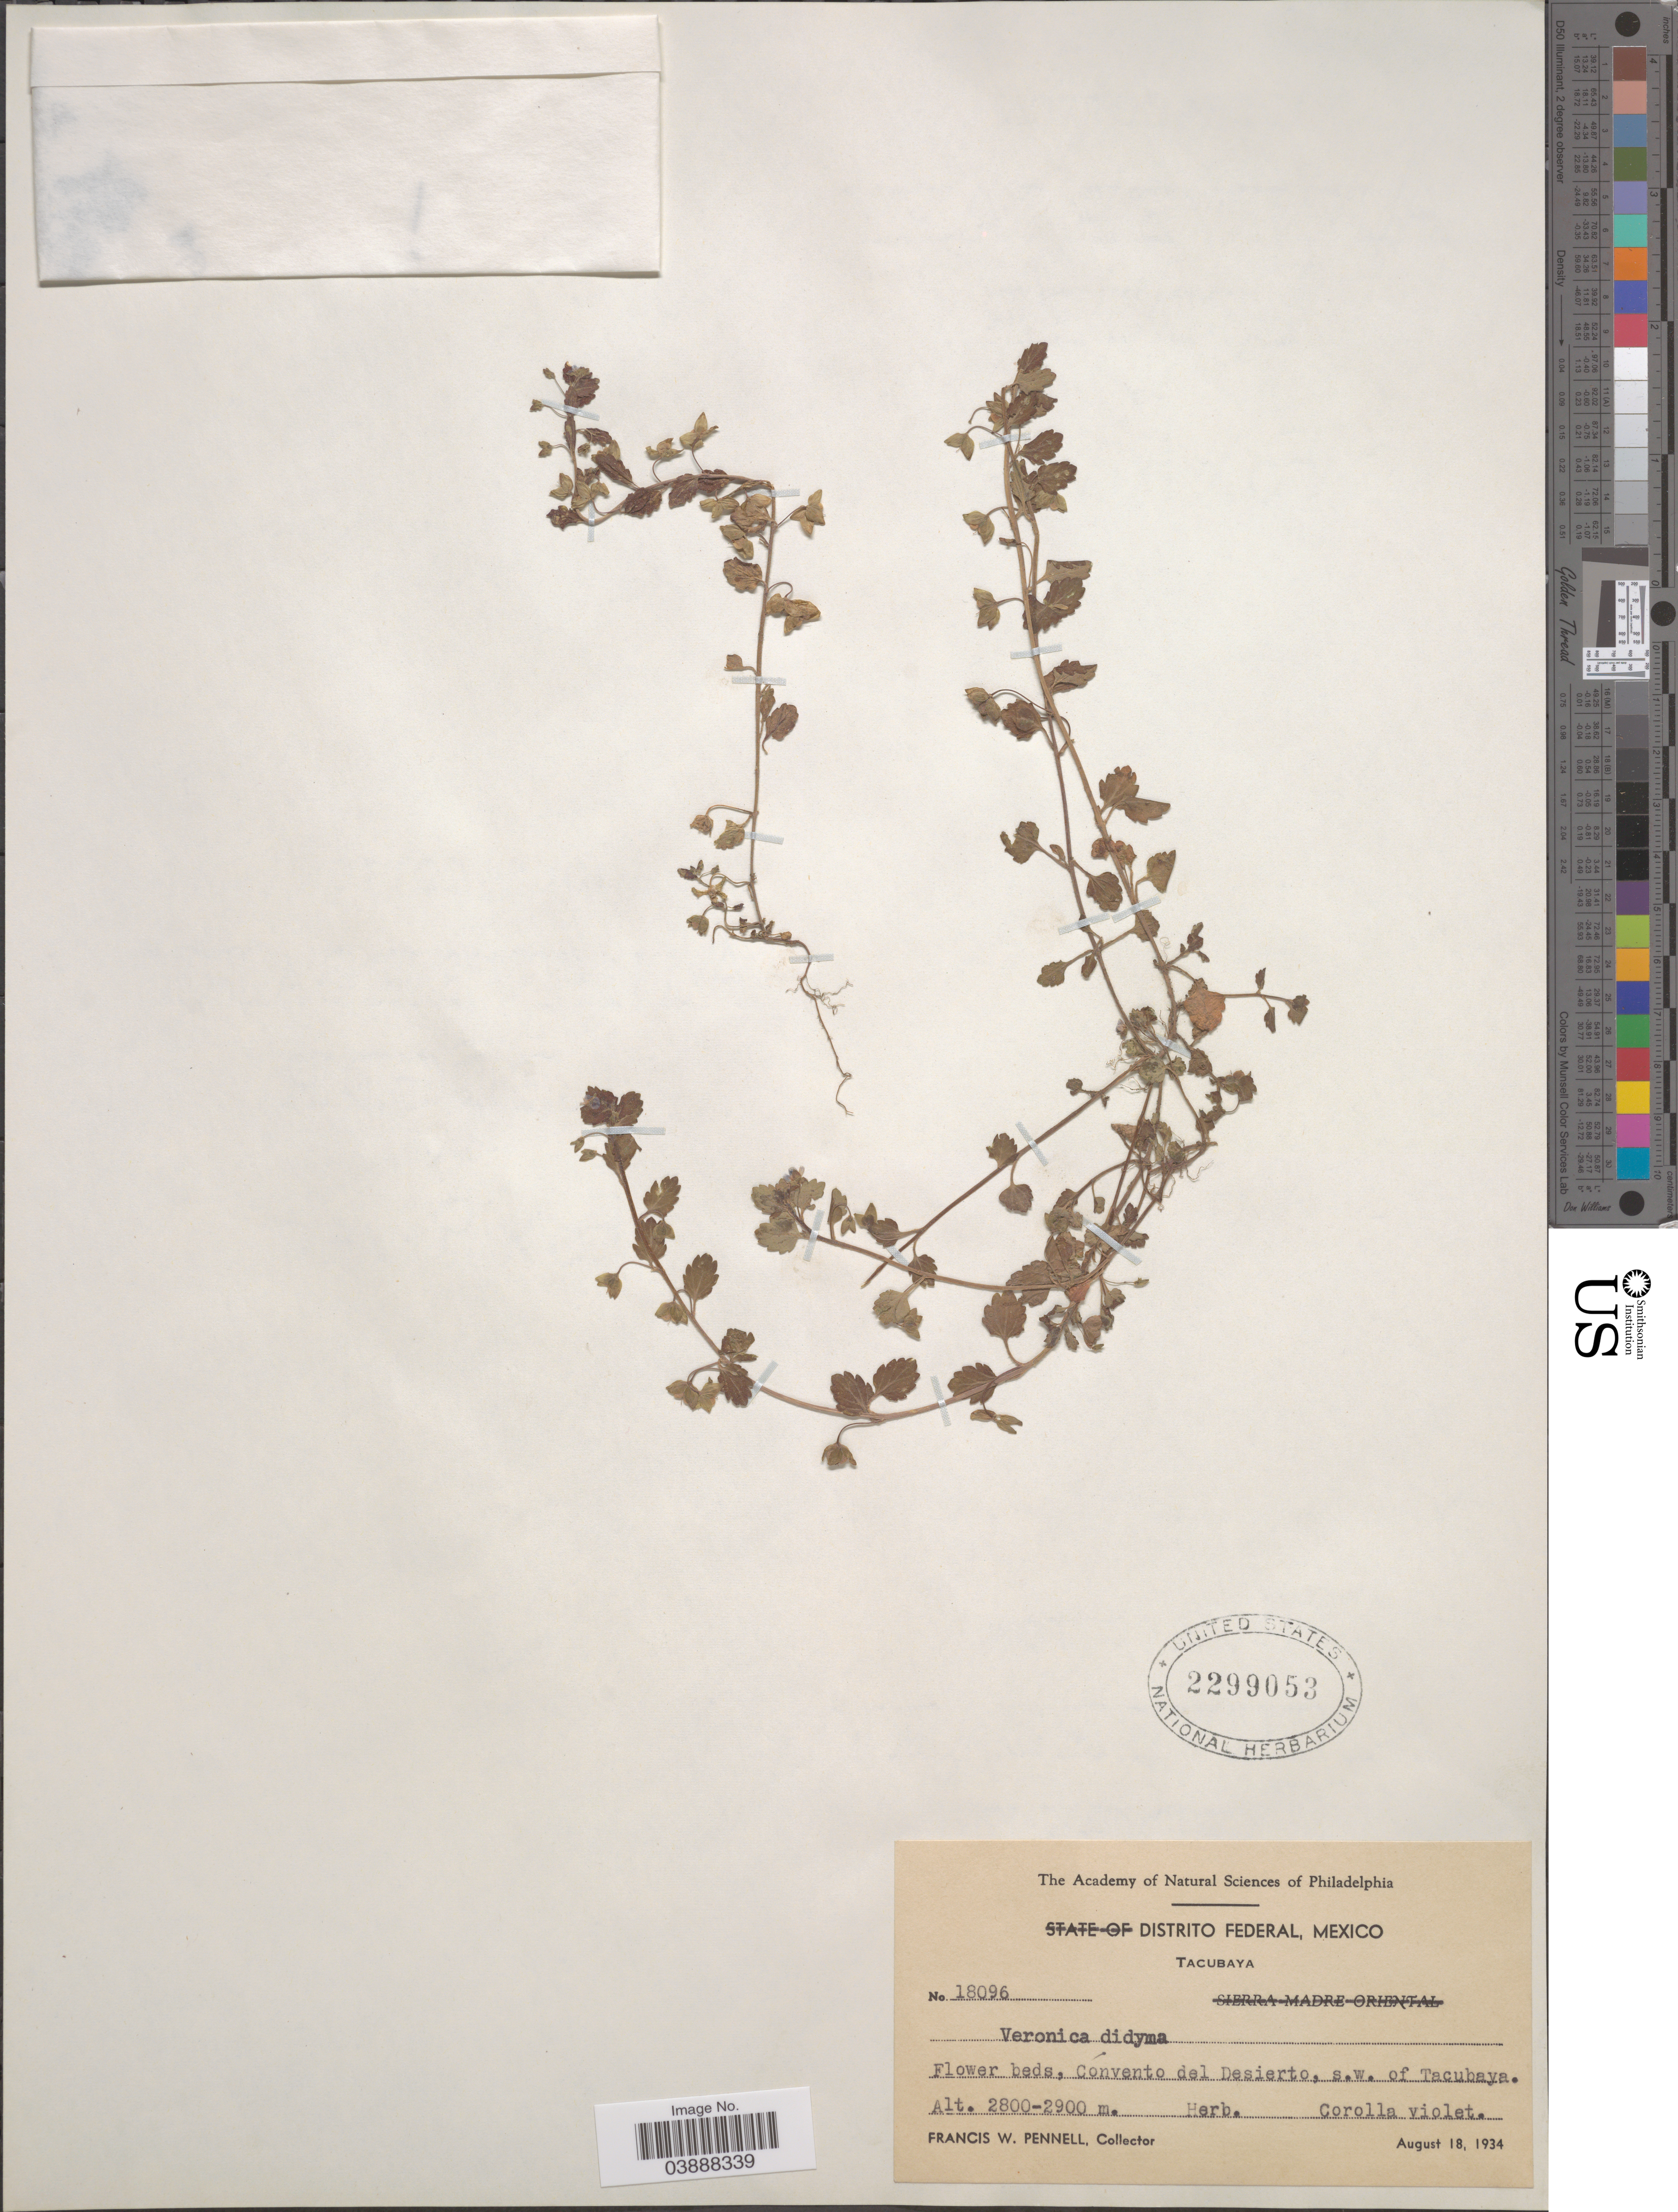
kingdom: Plantae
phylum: Tracheophyta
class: Magnoliopsida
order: Lamiales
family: Plantaginaceae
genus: Veronica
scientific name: Veronica didyma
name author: Ten.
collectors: F. W. Pennell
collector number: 18096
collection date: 1934-08-18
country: Mexico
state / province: Distrito Federal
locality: Tacubaya. Convento del Desierto, s.w. of Tacubaya.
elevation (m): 2800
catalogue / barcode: US 2299053